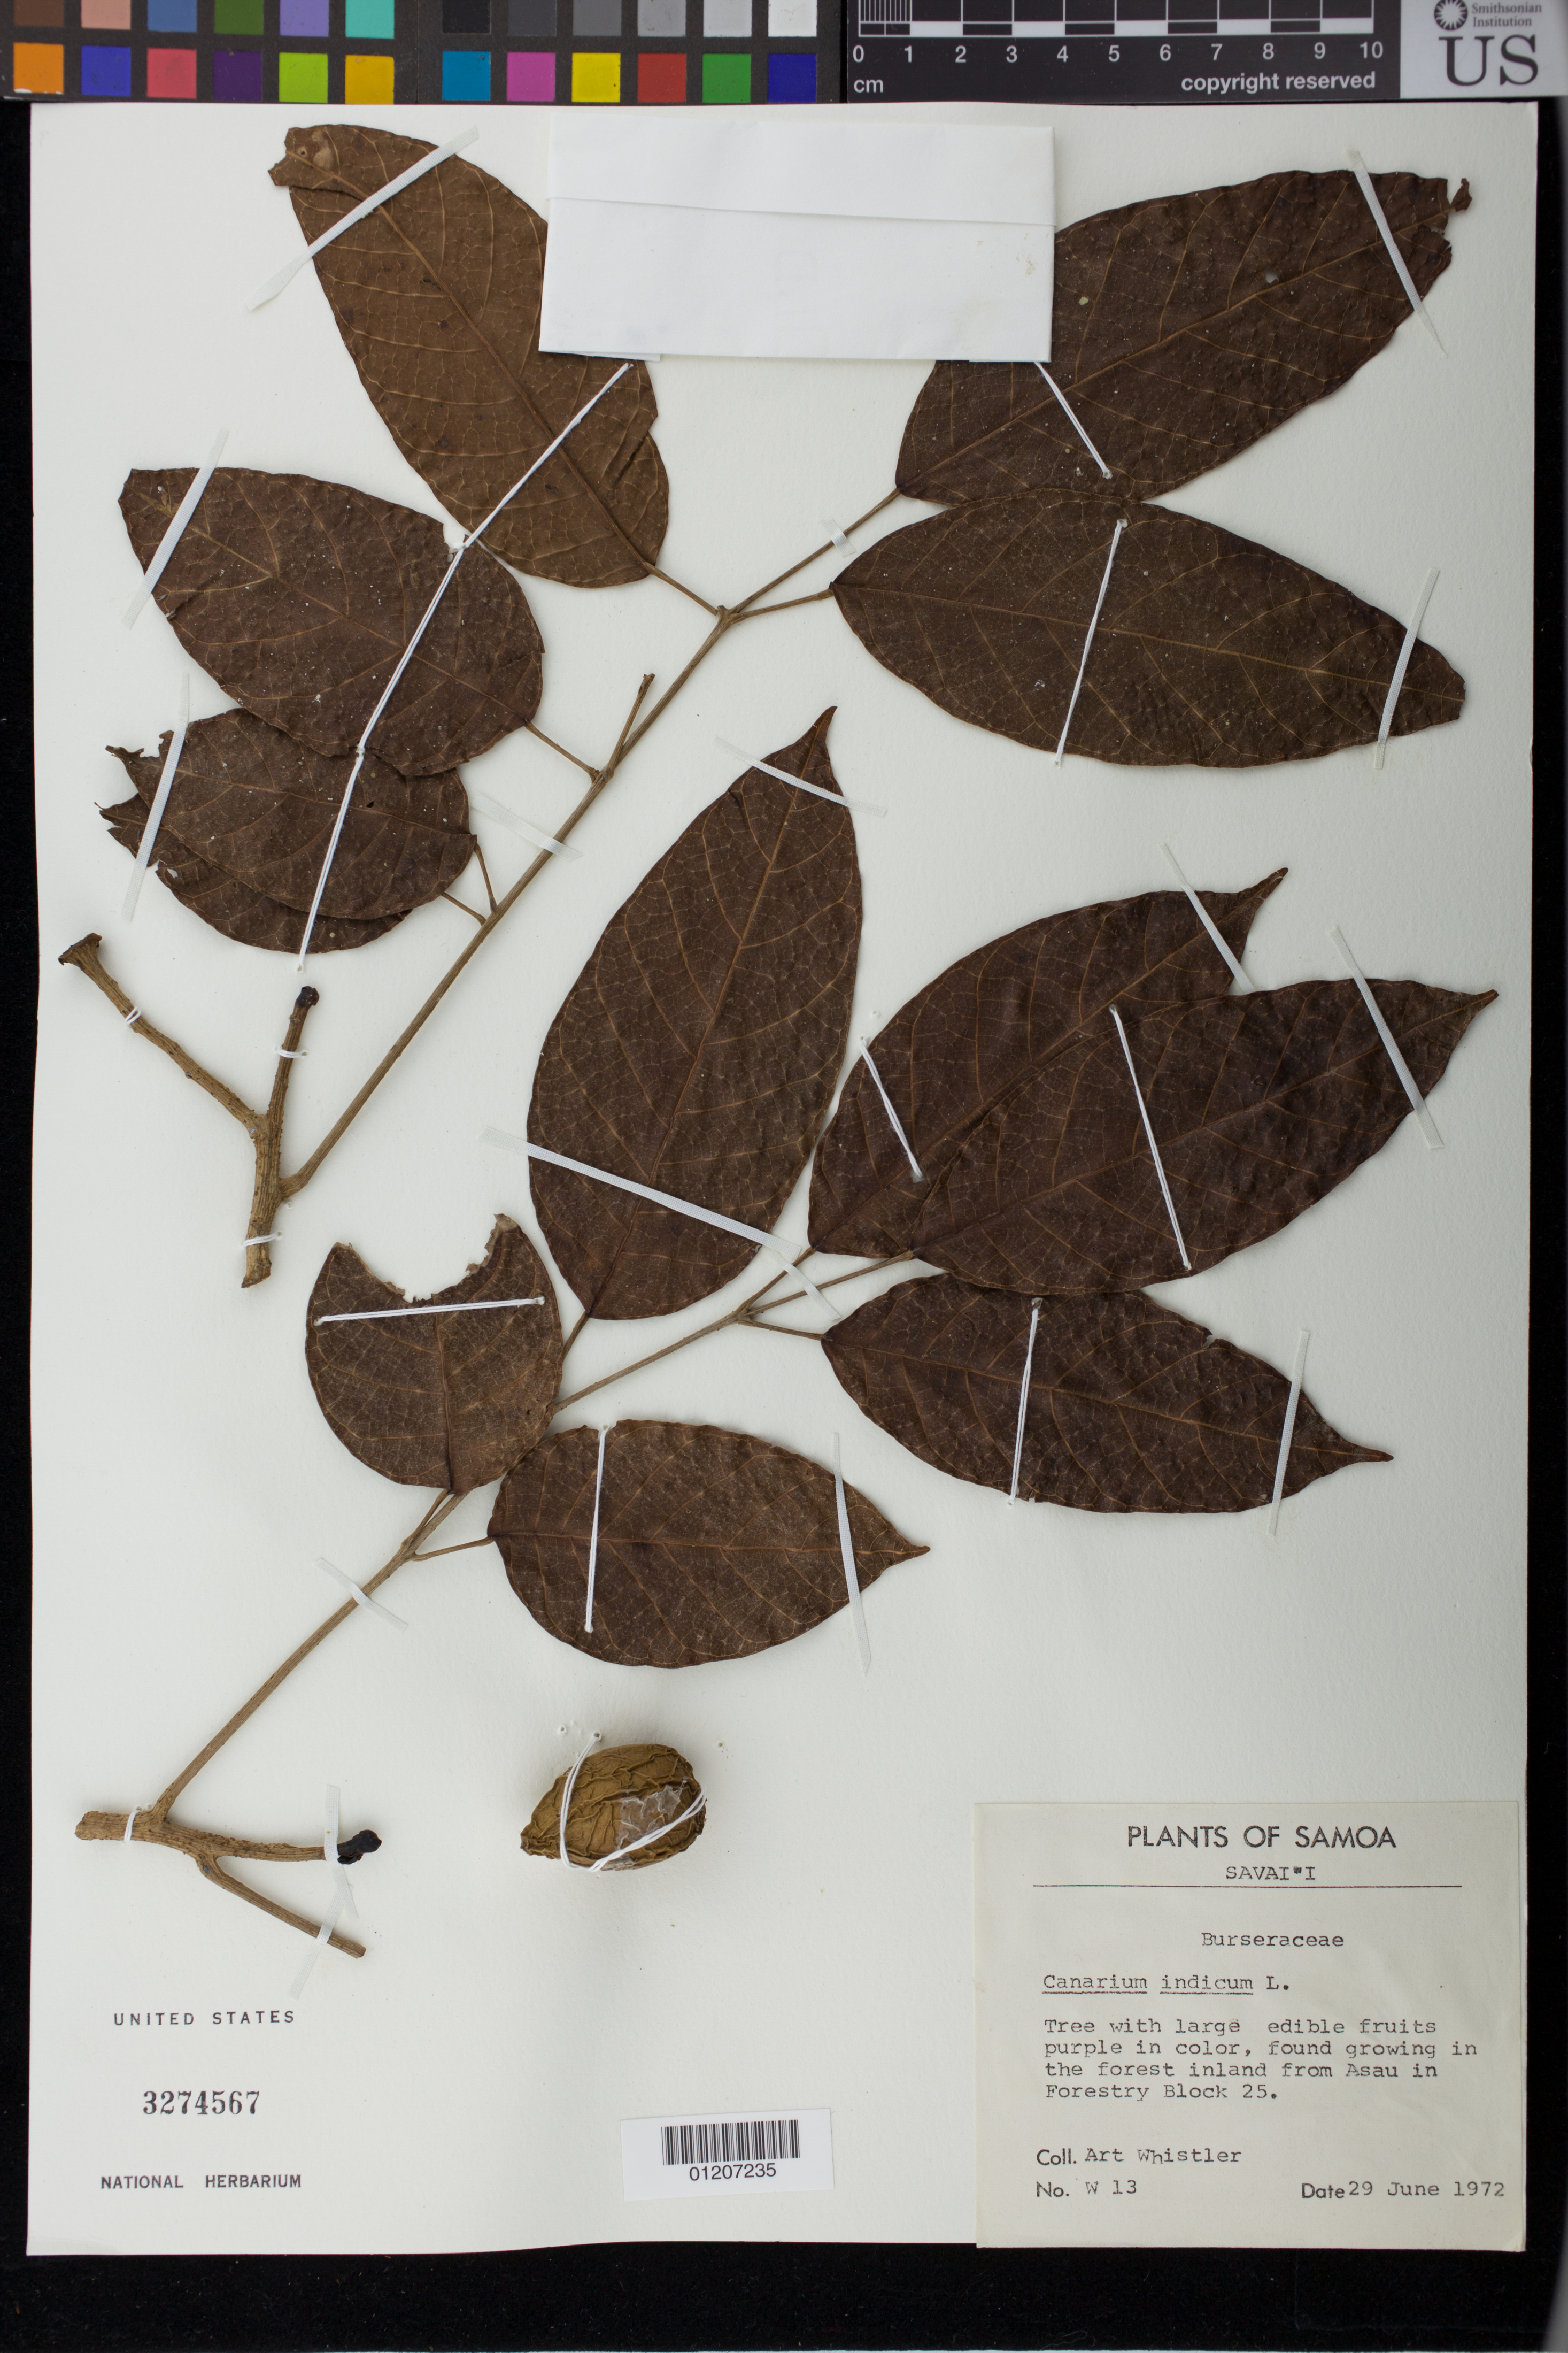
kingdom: Plantae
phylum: Tracheophyta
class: Magnoliopsida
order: Sapindales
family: Burseraceae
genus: Canarium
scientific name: Canarium indicum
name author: L.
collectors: A. Whistler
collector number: W 13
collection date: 1972-06-29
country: Samoa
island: Savai'i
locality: Inland from Asau in forestry block 25.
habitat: In the forest.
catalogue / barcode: US 3274567